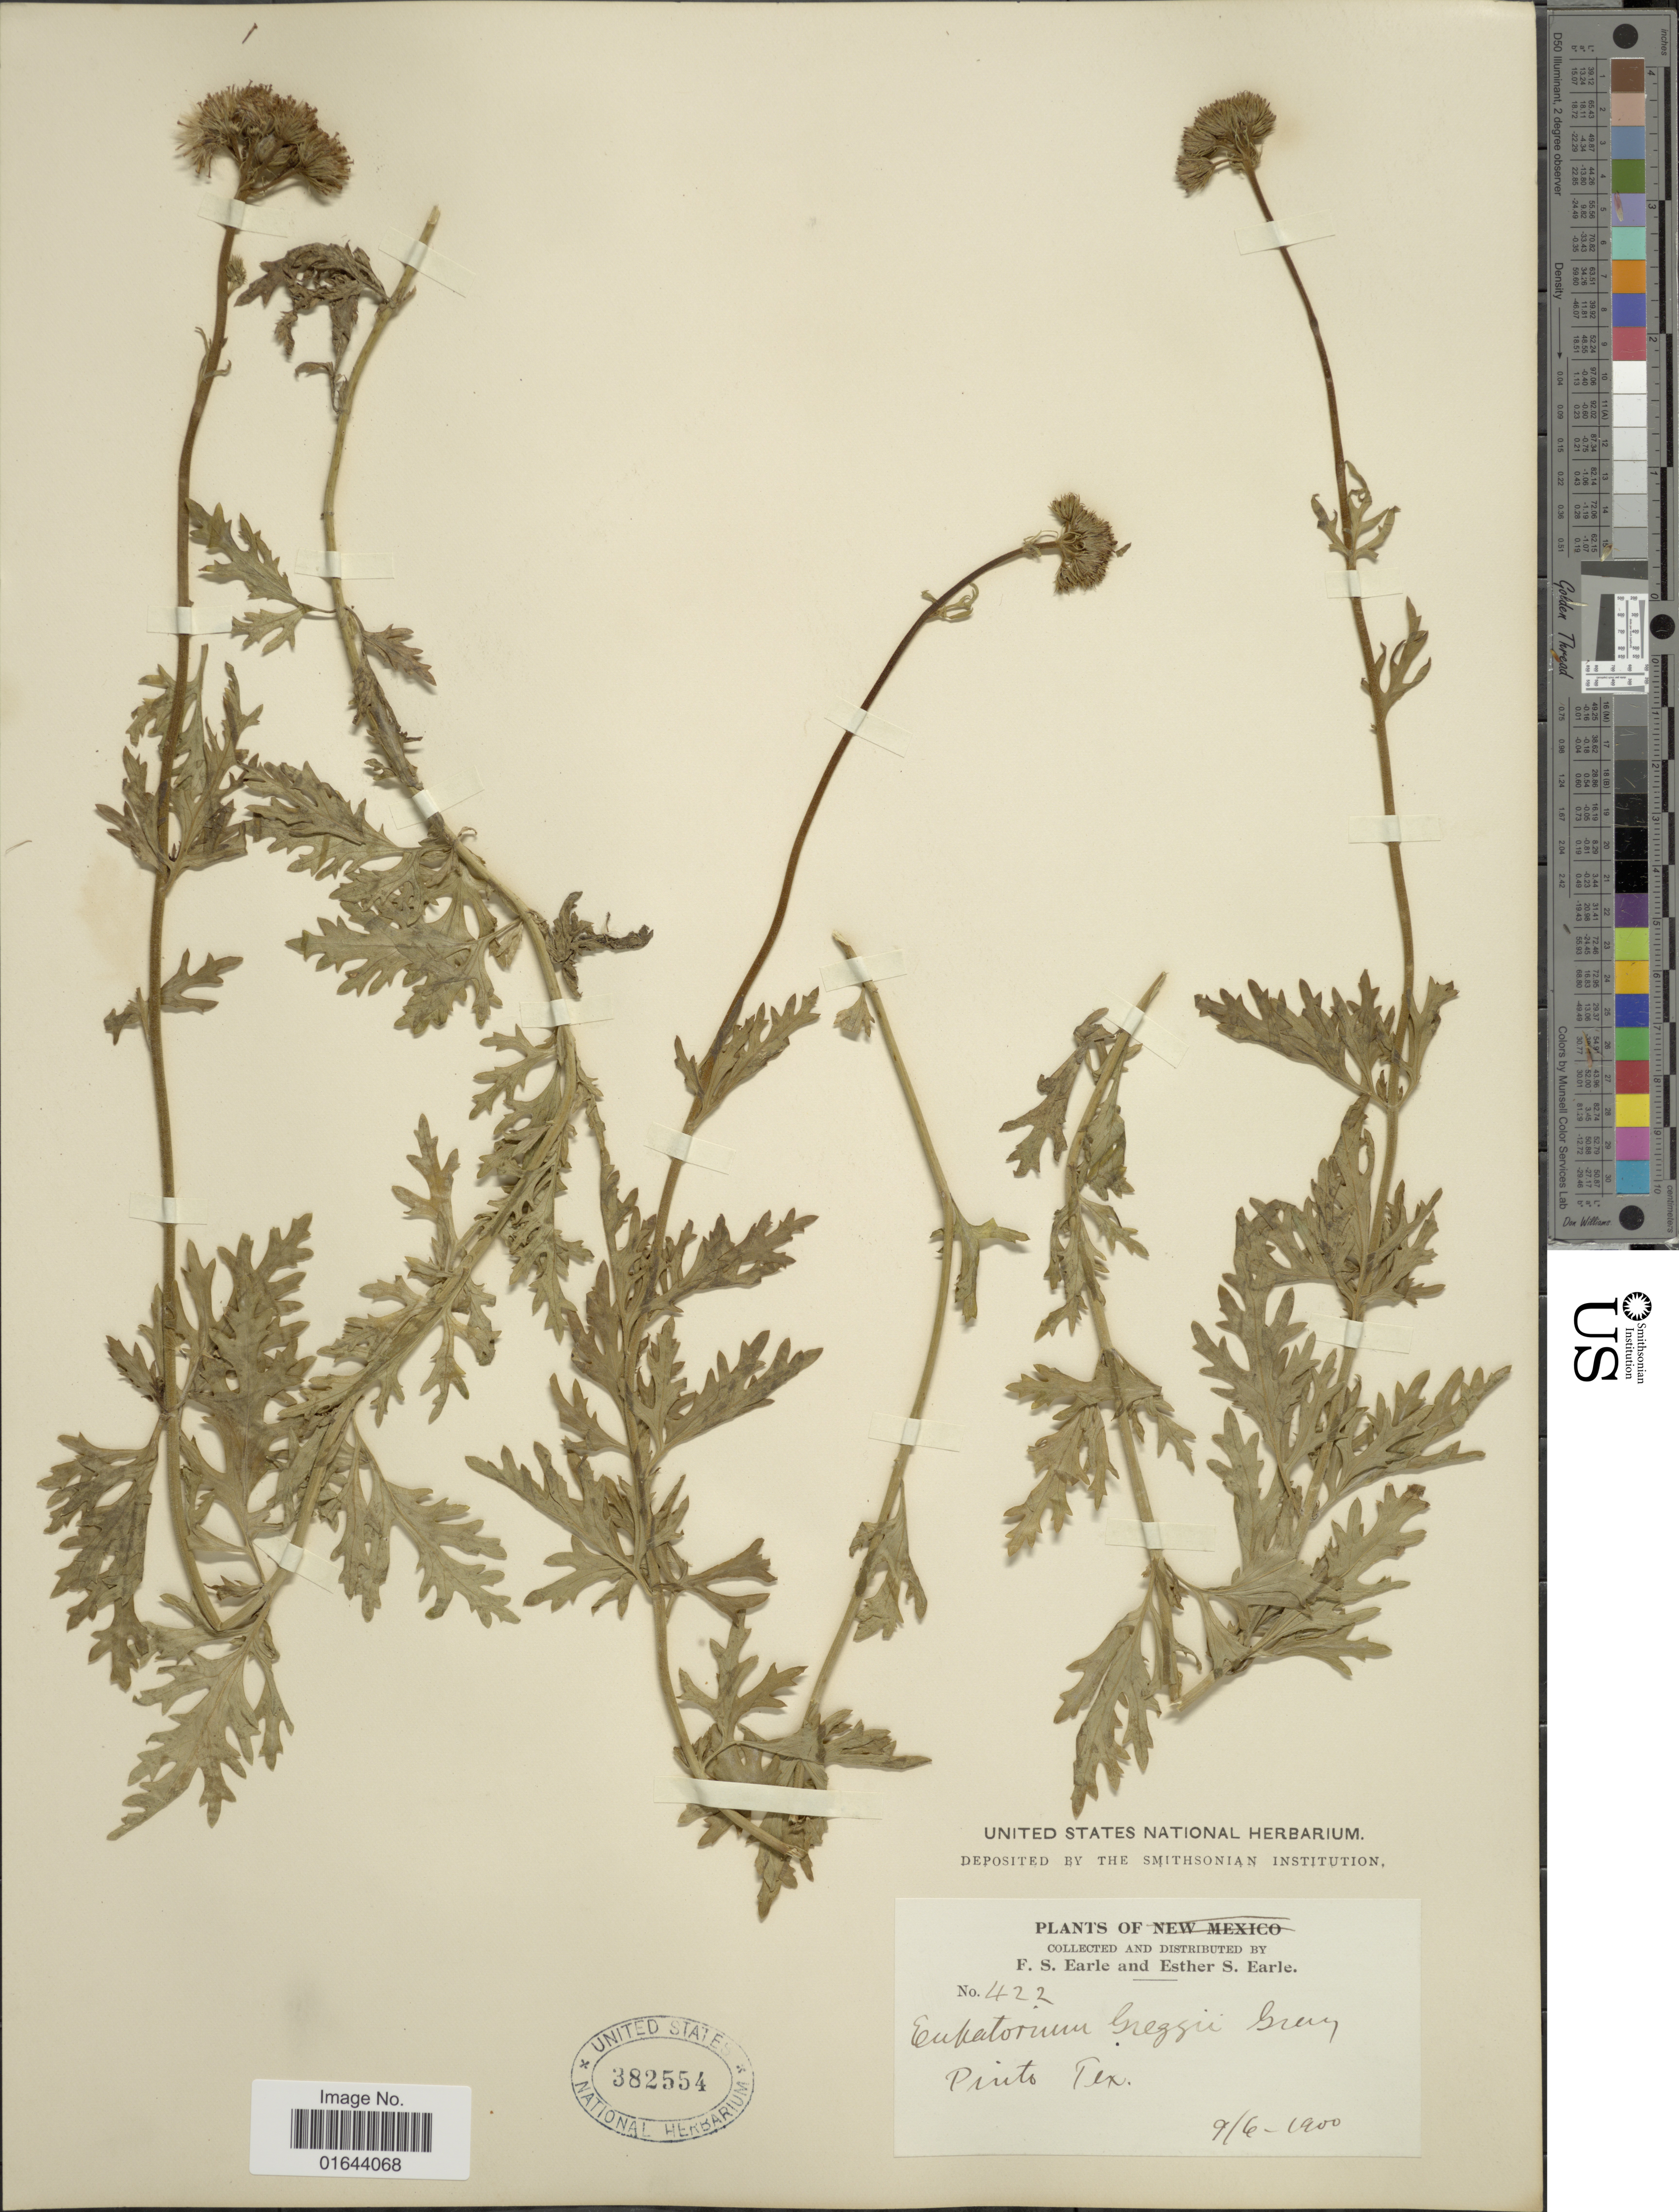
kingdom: Plantae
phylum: Tracheophyta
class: Magnoliopsida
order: Asterales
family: Asteraceae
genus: Conoclinium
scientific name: Conoclinium greggii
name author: (A. Gray) Small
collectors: F. S. Earle & E. S. Earle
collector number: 422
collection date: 1900-09-06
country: United States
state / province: Texas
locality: Printo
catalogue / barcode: US 382554